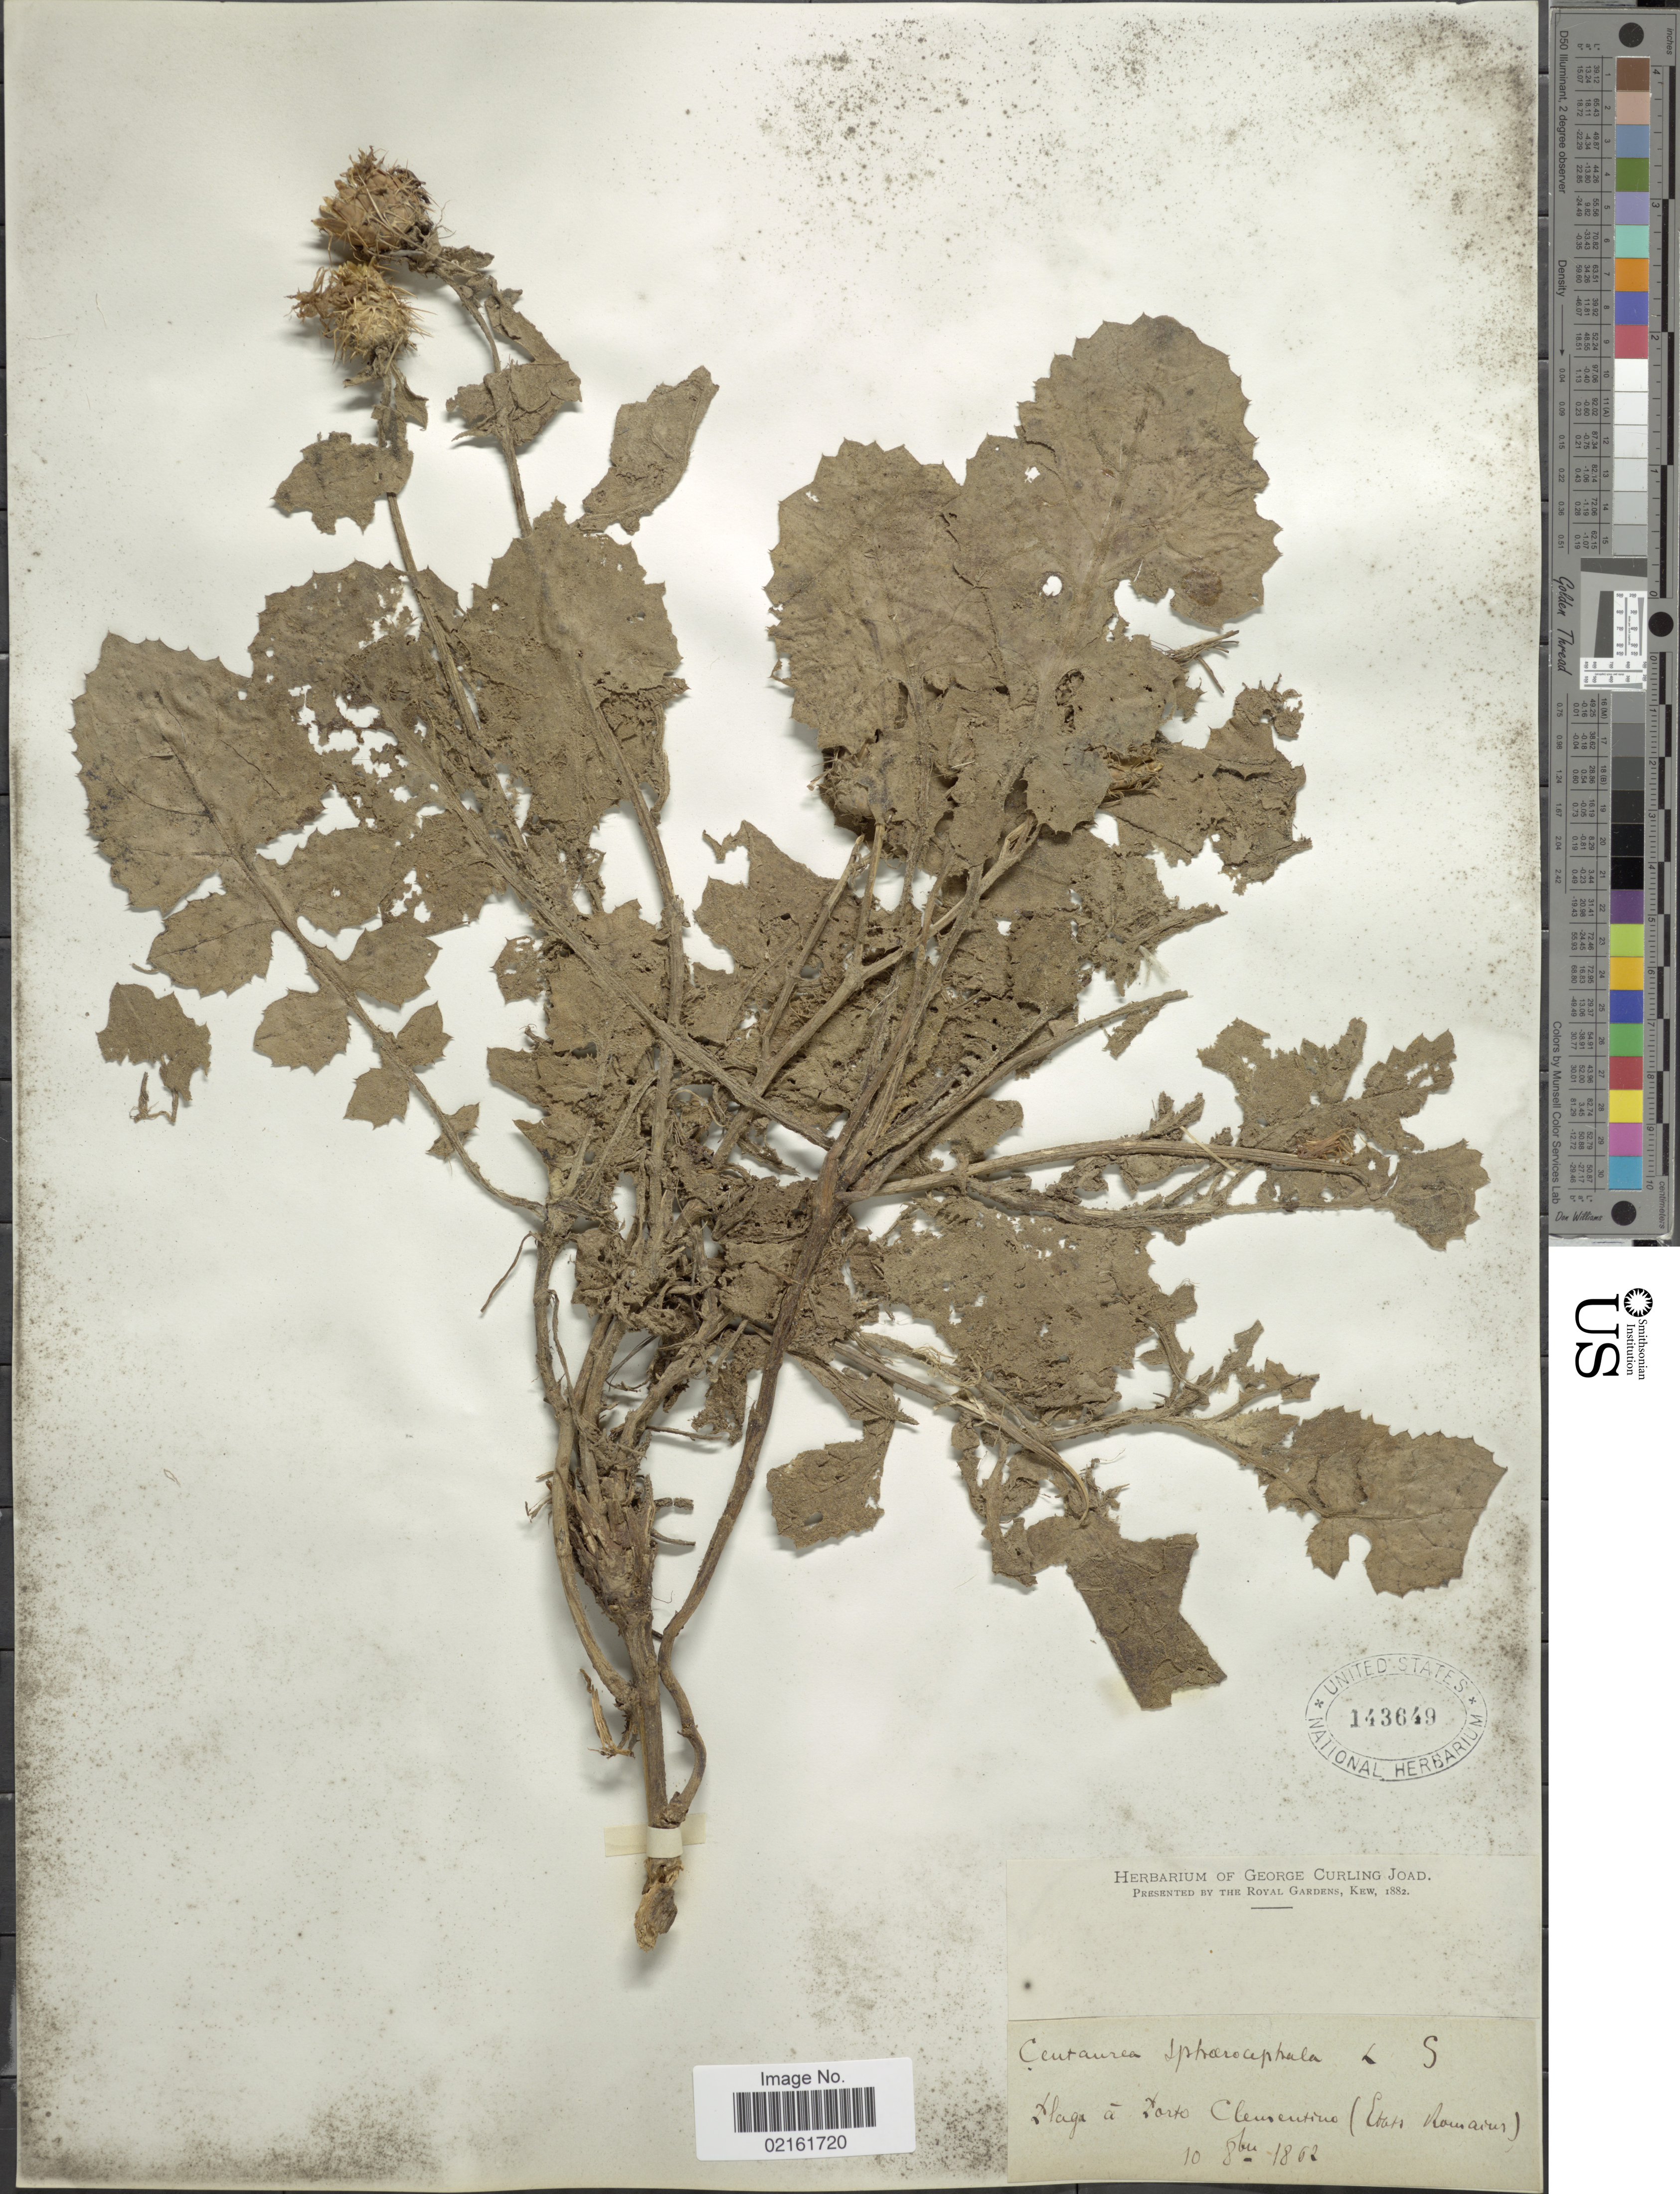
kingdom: Plantae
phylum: Tracheophyta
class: Magnoliopsida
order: Asterales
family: Asteraceae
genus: Centaurea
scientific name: Centaurea sphaerocephala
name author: L.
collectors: ex herb. George Curling Joad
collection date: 1862-10-18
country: Italy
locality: Llaga a Porto Clementino (Etats Romanus).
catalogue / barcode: US 143649